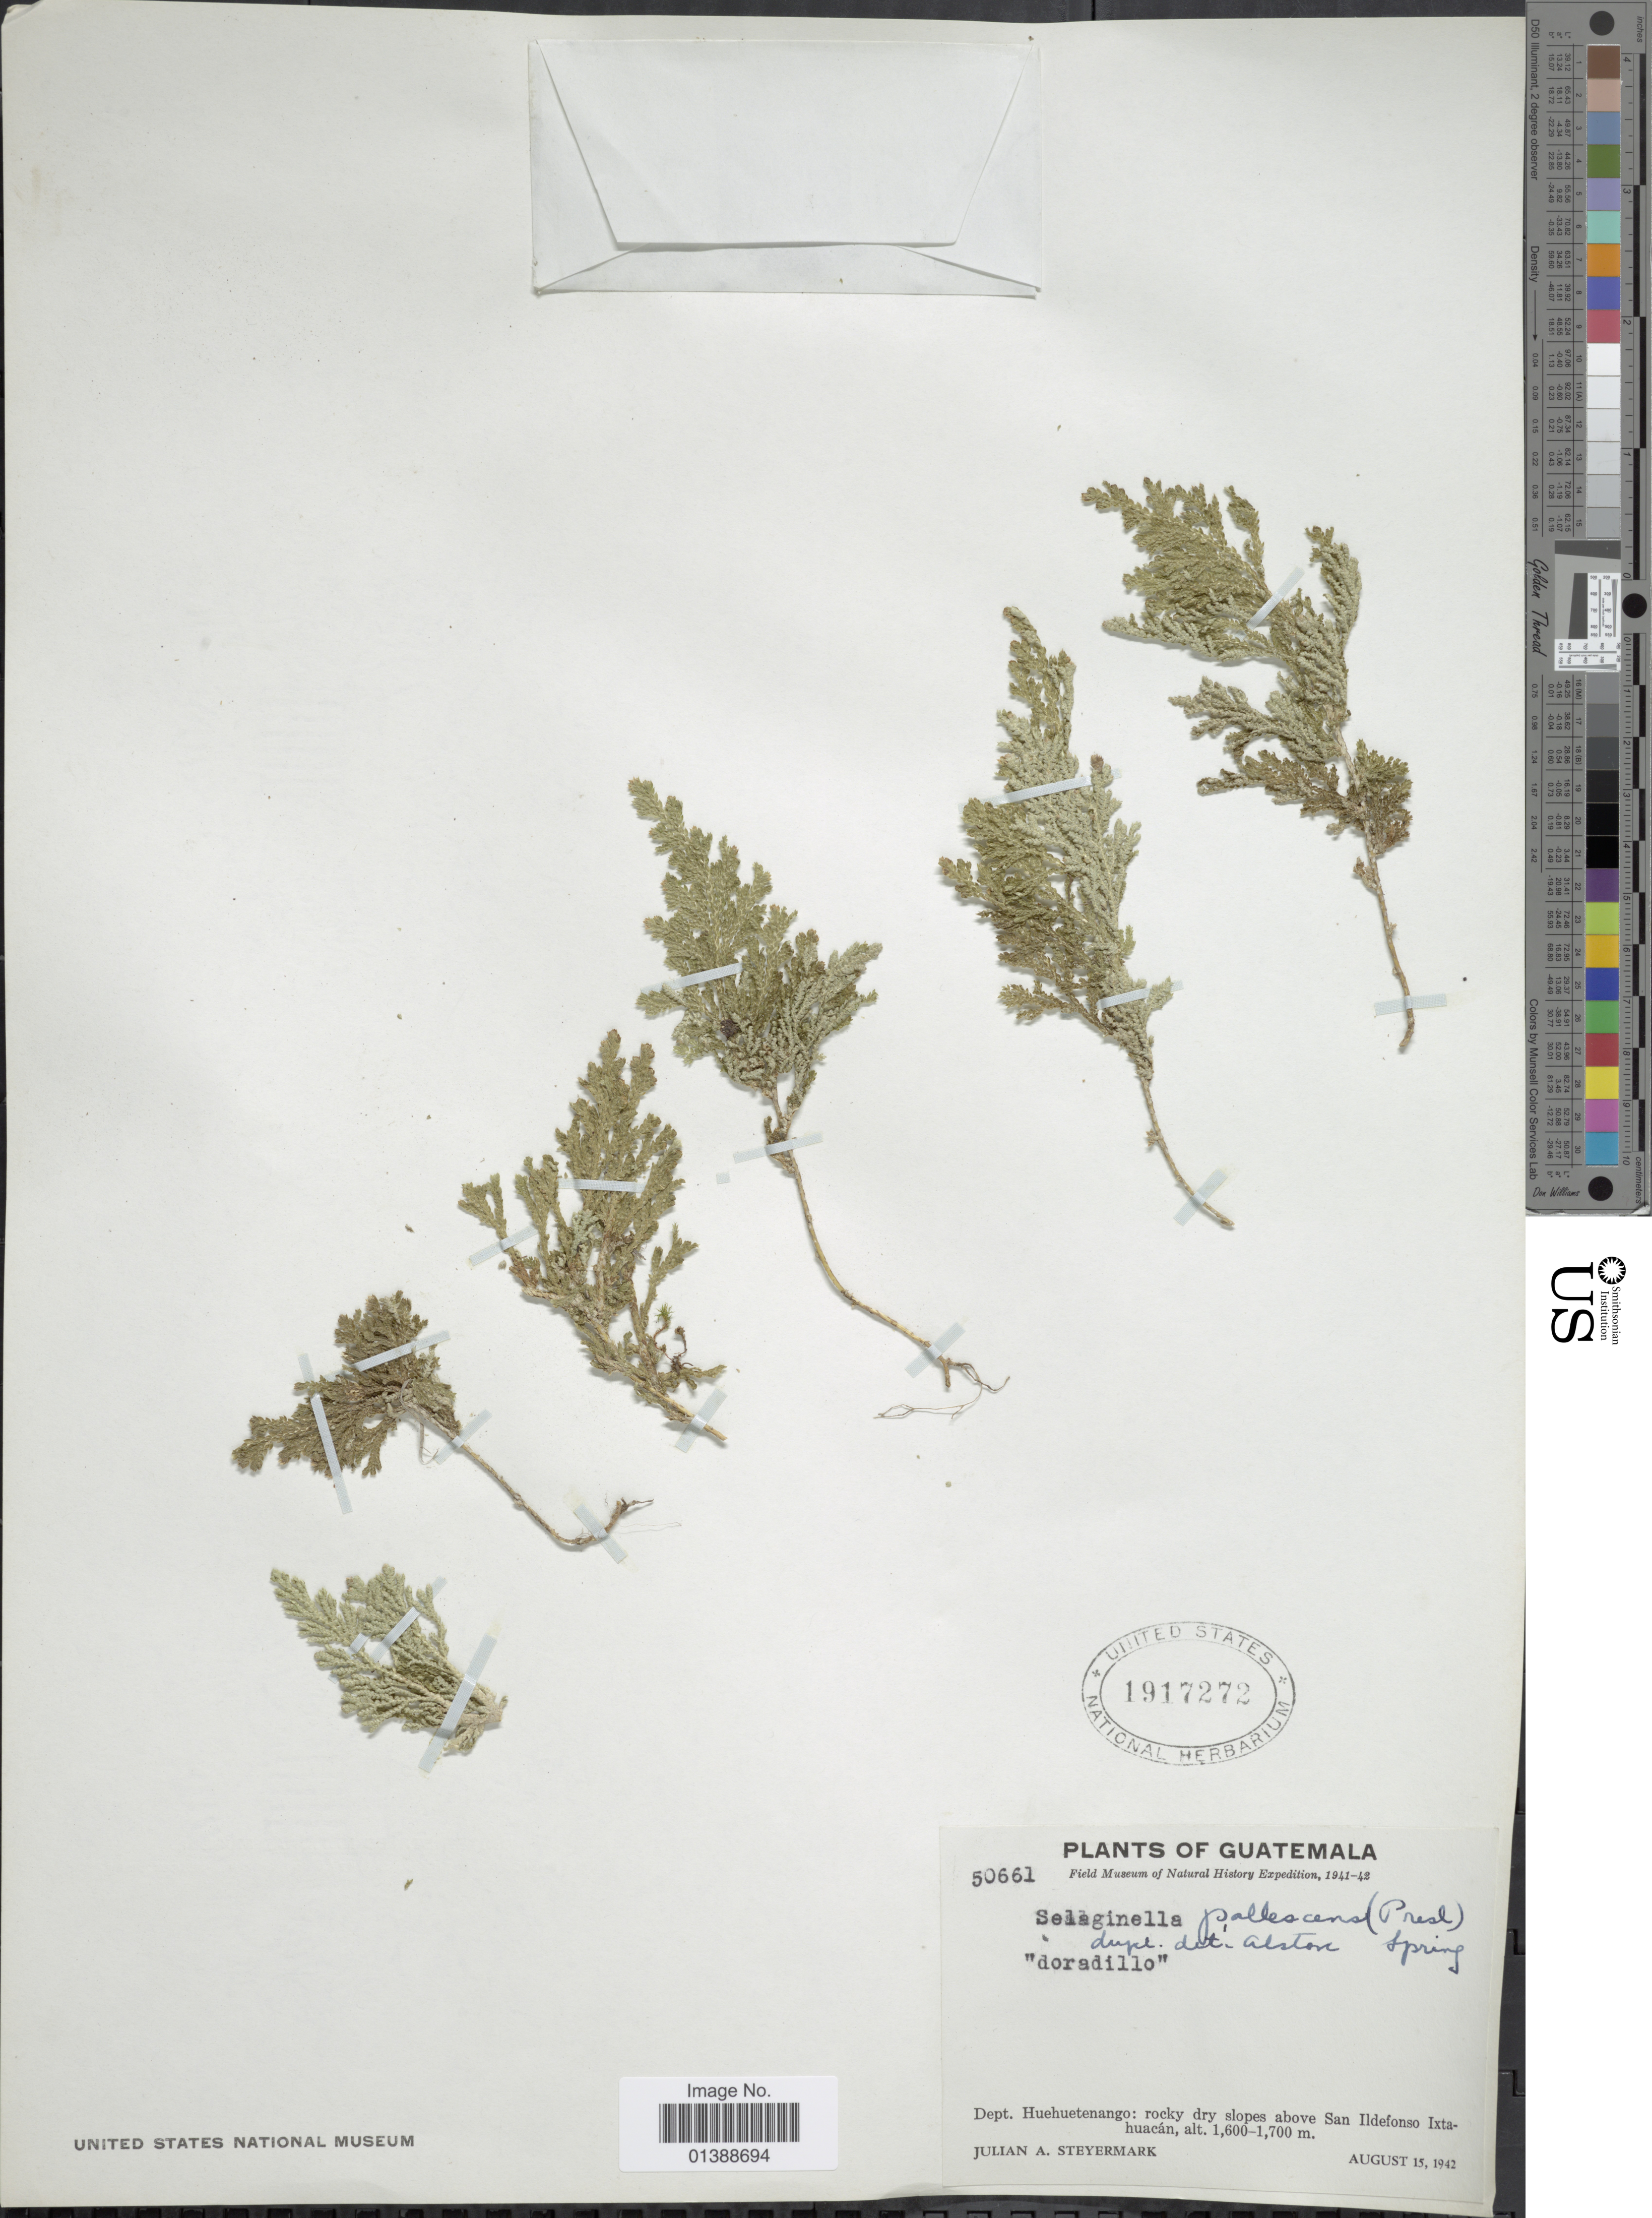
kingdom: Plantae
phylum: Tracheophyta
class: Lycopodiopsida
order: Selaginellales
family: Selaginellaceae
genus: Selaginella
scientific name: Selaginella pallescens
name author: (C. Presl) Spring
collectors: J. Steyermark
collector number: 50661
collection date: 1942-08-15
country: Guatemala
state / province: Huehuetenango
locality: Rocky dry slopes above San Ildefonso Ixtahuacán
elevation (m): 1600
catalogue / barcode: US 1917272